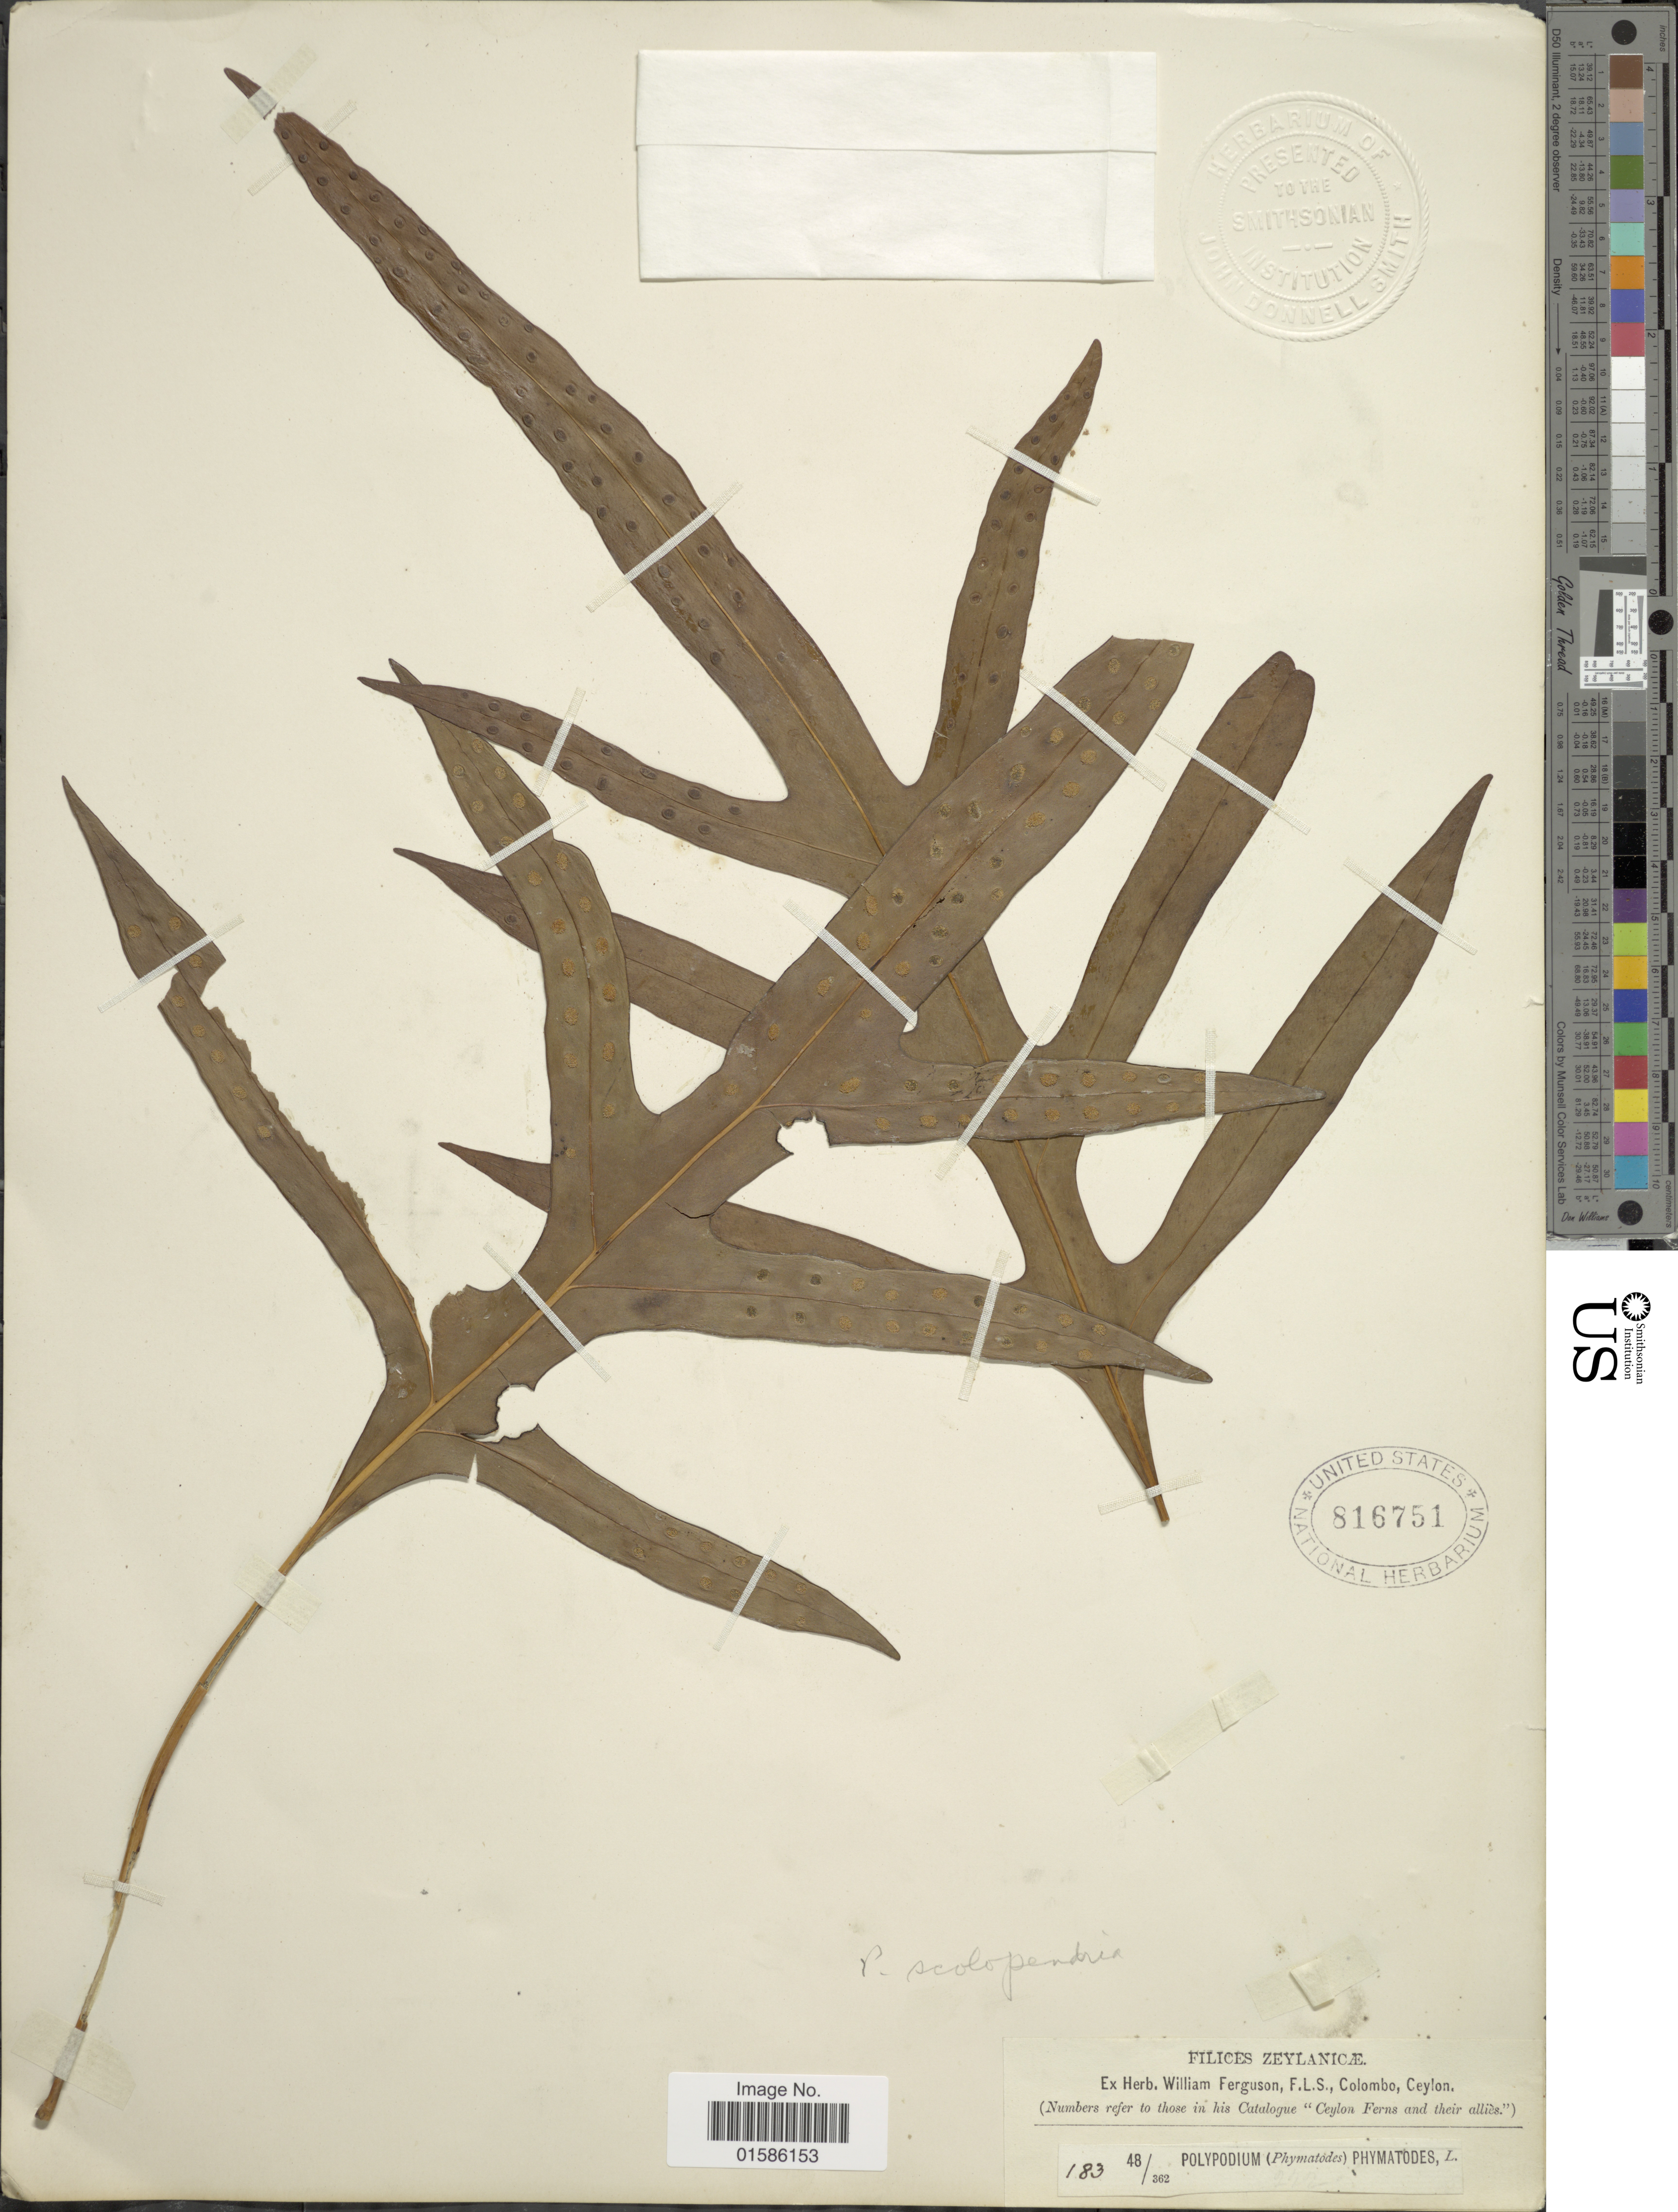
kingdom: Plantae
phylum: Tracheophyta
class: Polypodiopsida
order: Polypodiales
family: Polypodiaceae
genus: Microsorum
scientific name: Microsorum scolopendria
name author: (Burm. f.) Copel.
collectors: ex herb. W. Ferguson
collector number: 183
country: Sri Lanka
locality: Filices Zeylanicae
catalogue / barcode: US 816751